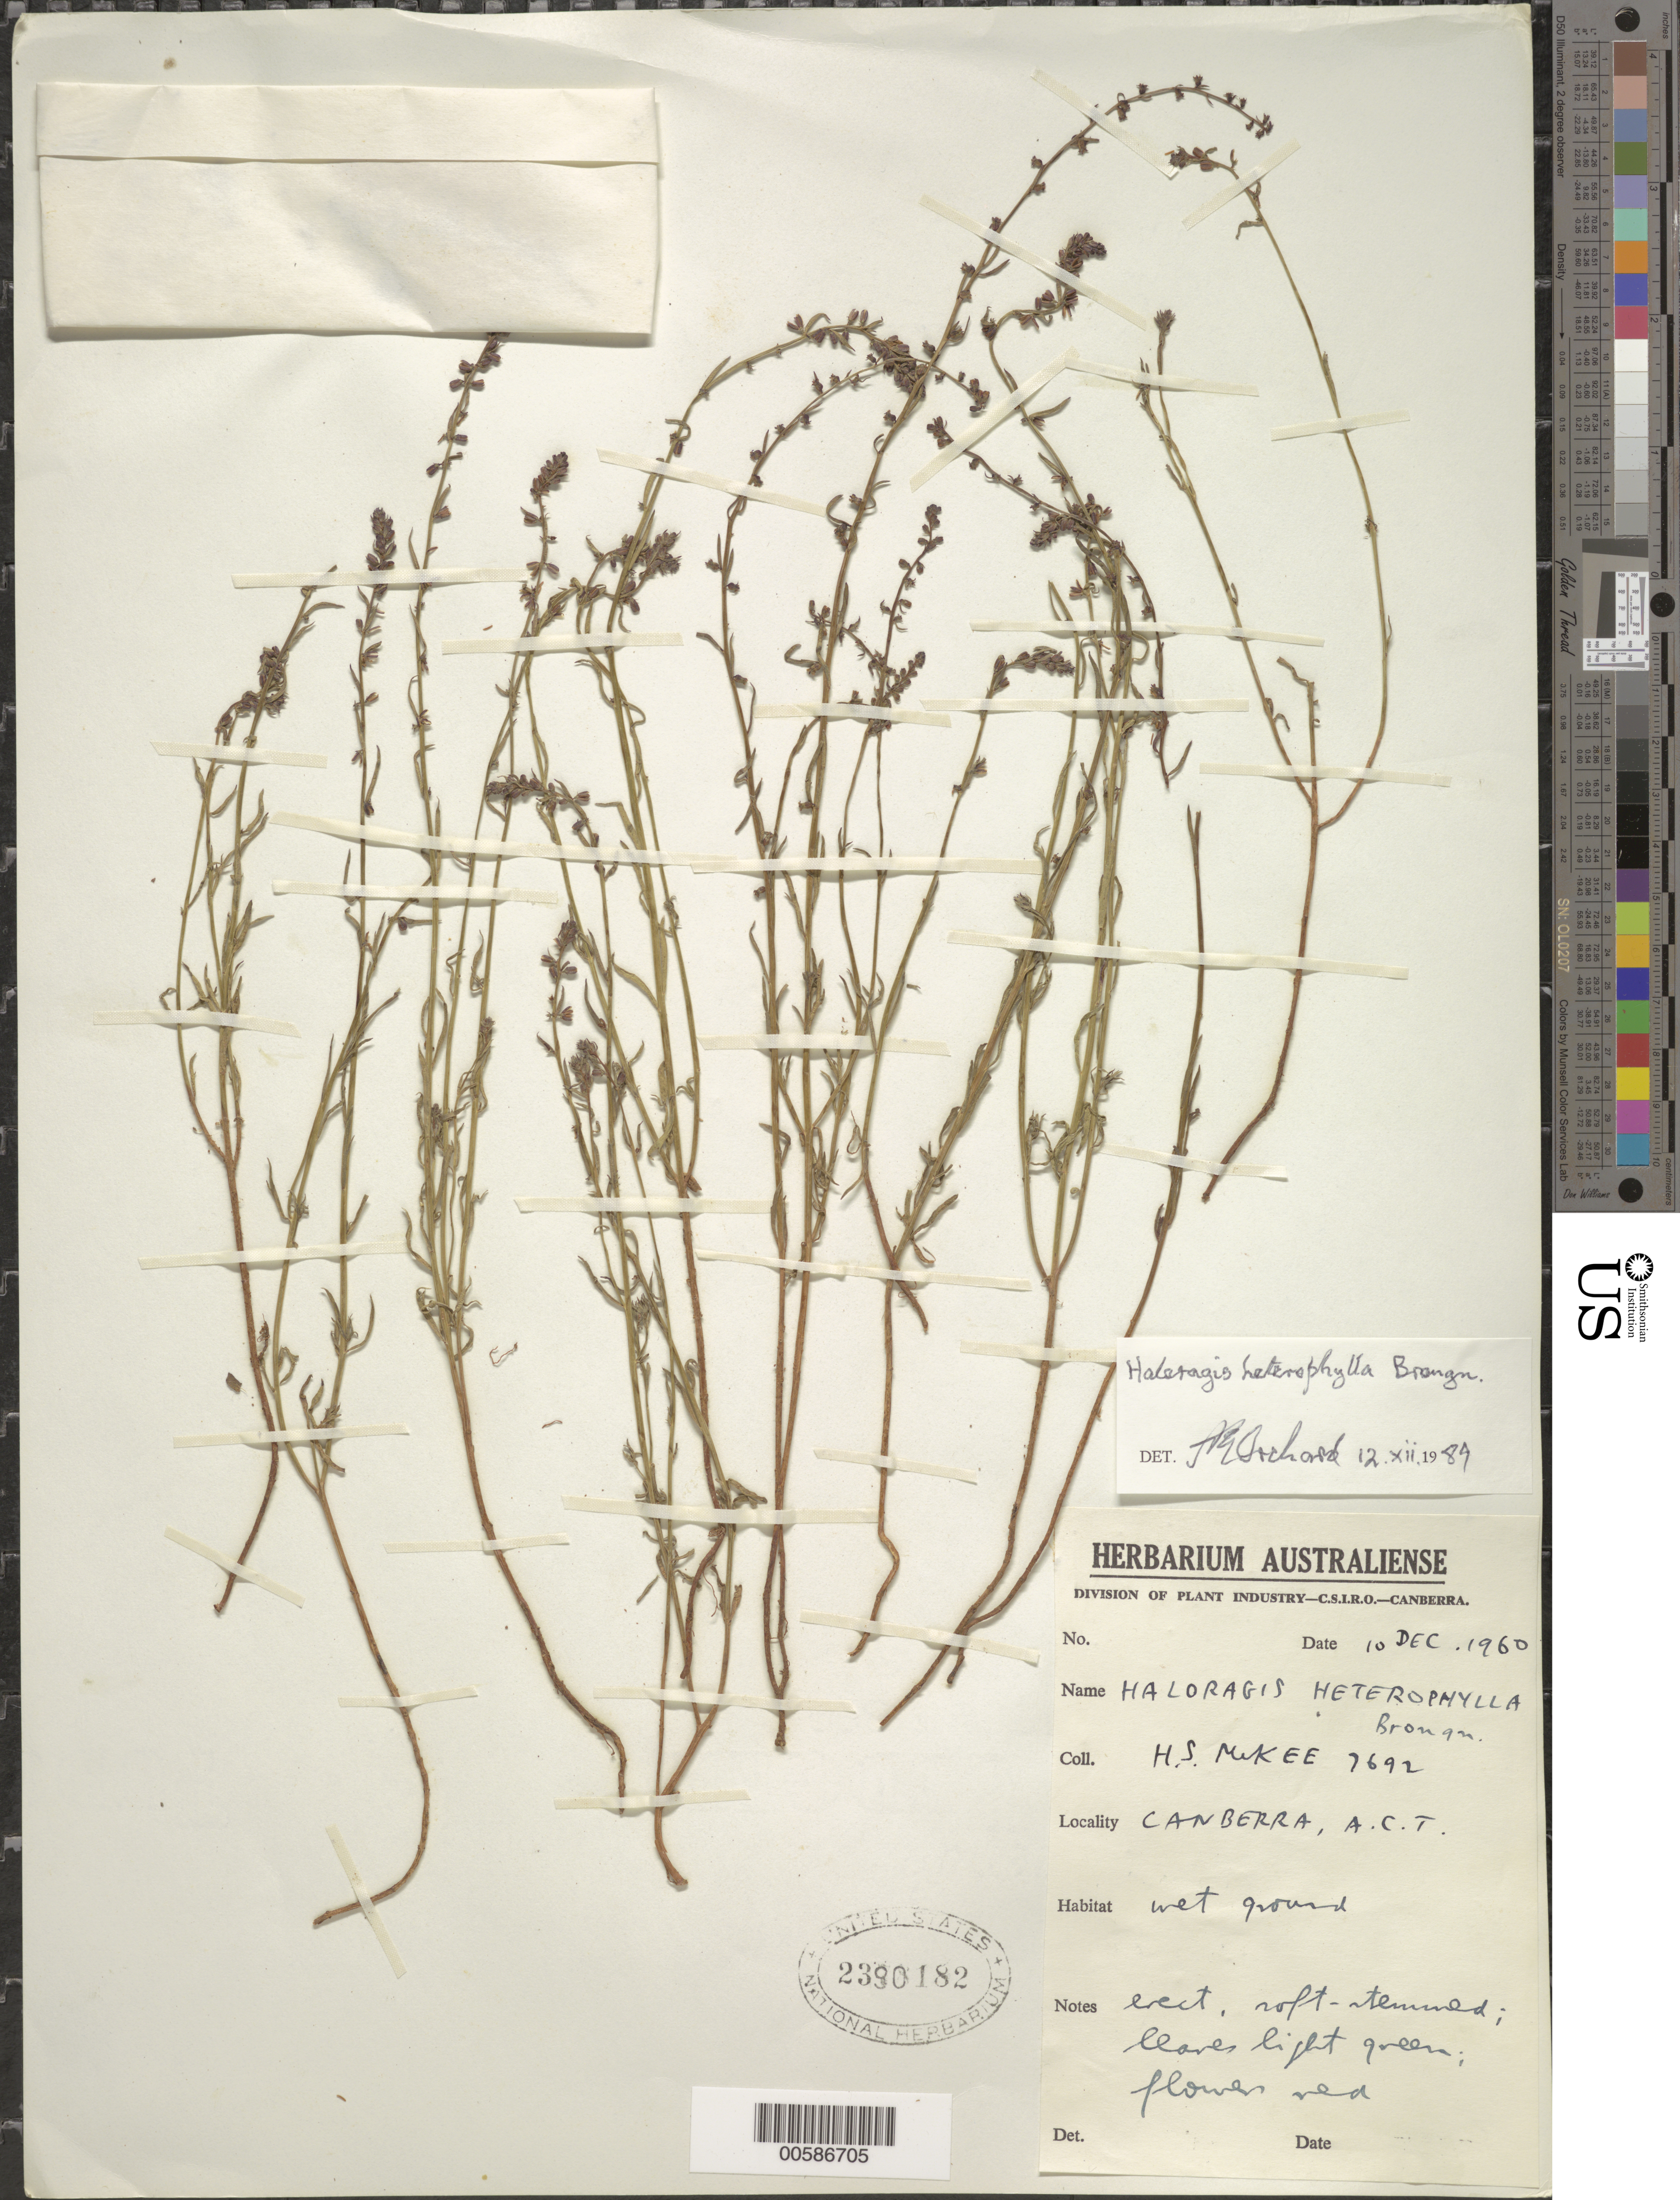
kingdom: Plantae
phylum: Tracheophyta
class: Magnoliopsida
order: Saxifragales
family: Haloragaceae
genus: Haloragis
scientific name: Haloragis heterophylla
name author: Brongn.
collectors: H. S. MacKee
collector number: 7692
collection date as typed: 10 Dec 1960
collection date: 1960-12-10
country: Australia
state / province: Australian Capital Territory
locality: Canberra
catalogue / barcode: US 2390182